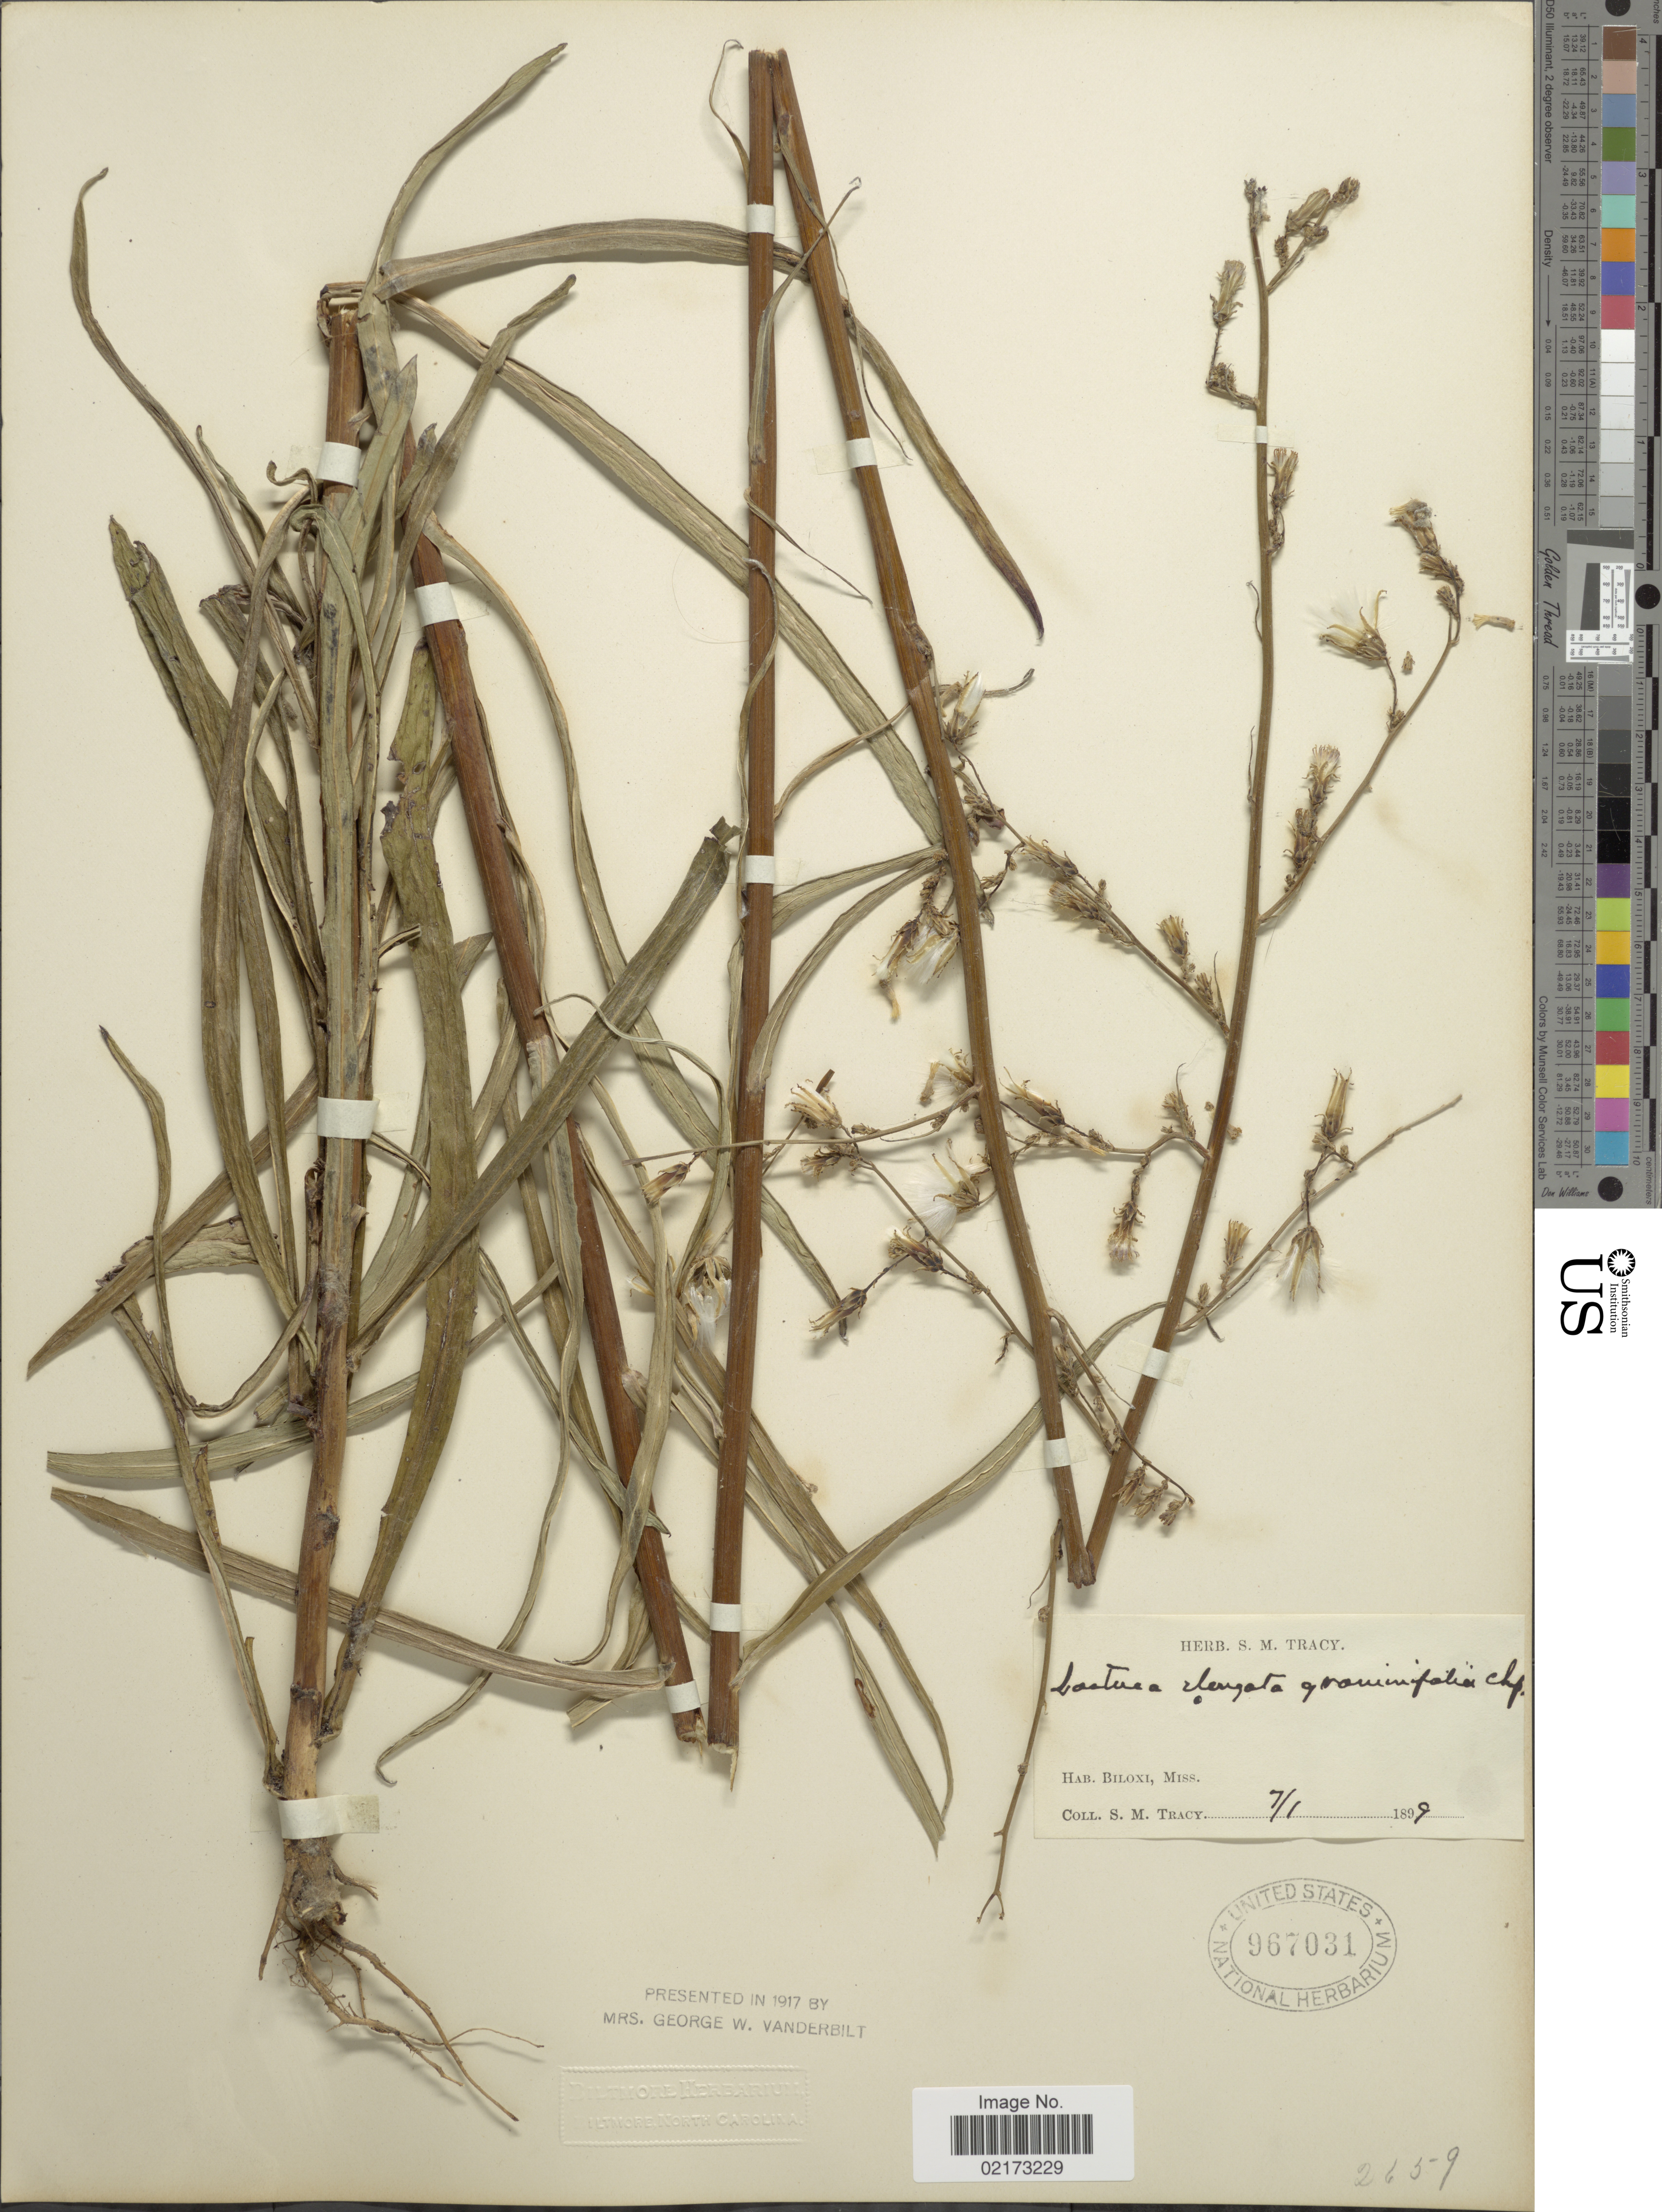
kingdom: Plantae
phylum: Tracheophyta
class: Magnoliopsida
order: Asterales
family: Asteraceae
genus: Lactuca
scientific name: Lactuca graminifolia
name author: Michx.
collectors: S. M. Tracy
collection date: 1899-07-01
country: United States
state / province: Mississippi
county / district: Harrison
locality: Biloxi, Miss.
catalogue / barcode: US 967031